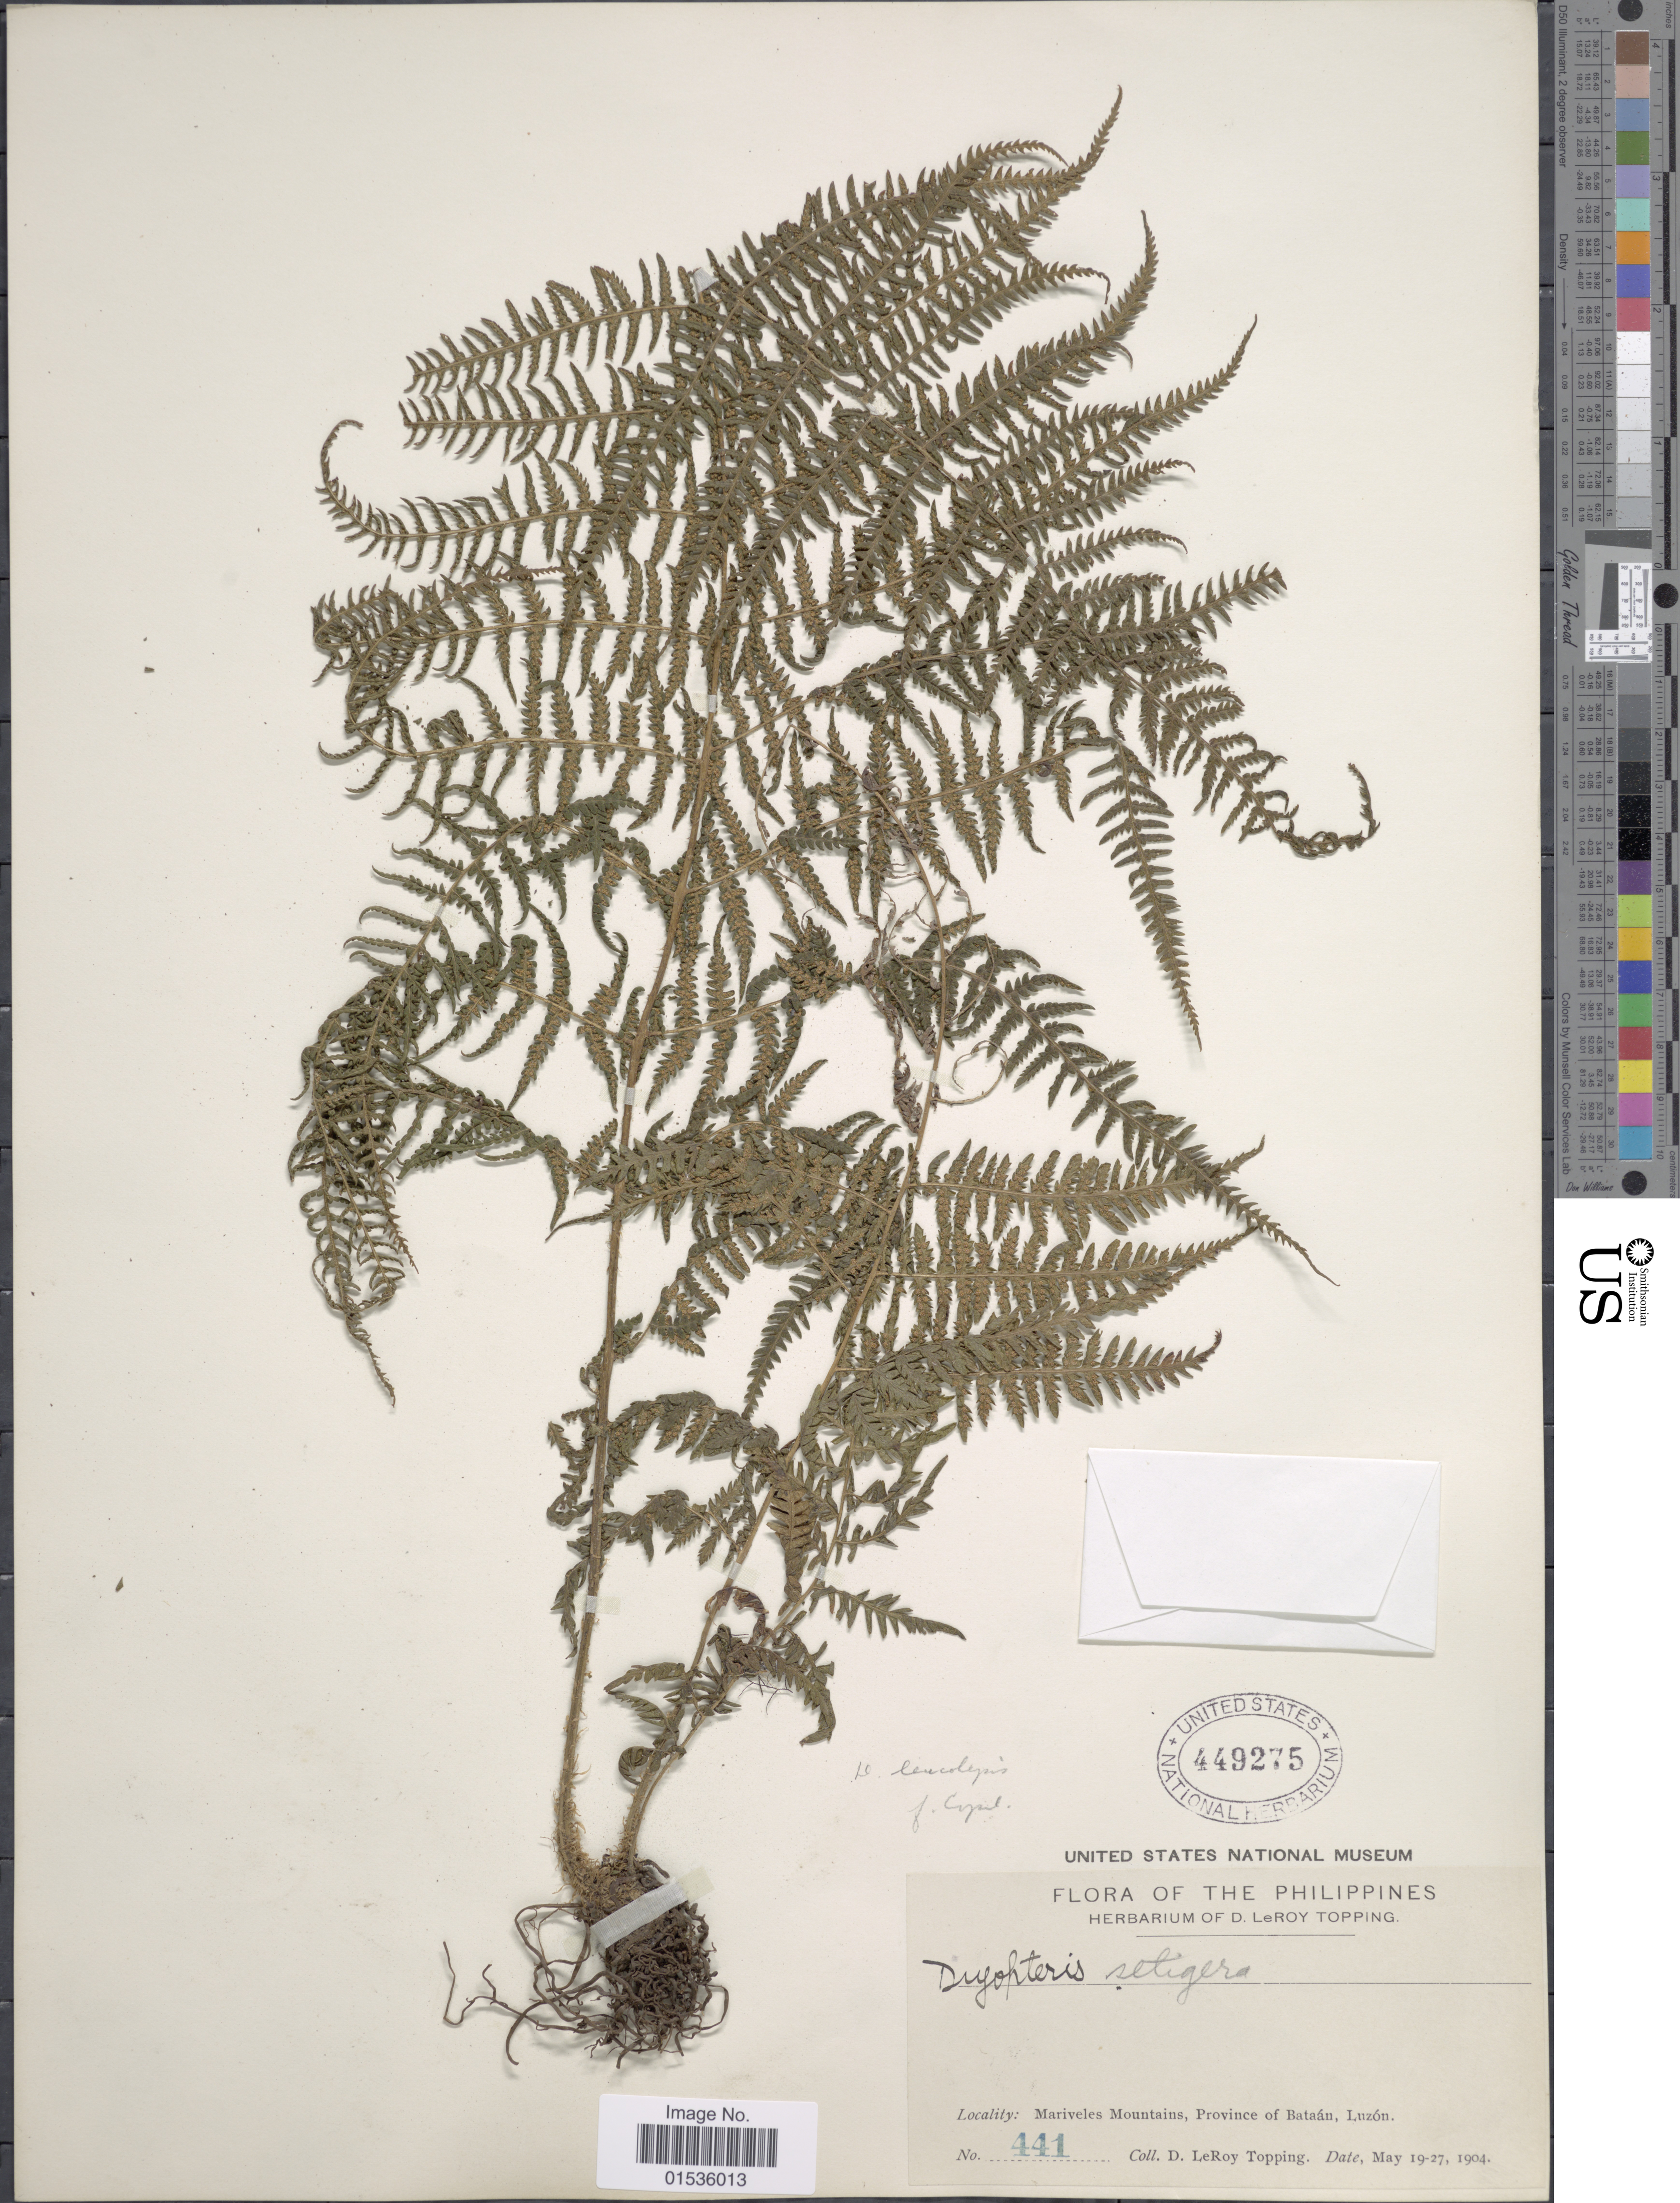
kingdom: Plantae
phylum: Tracheophyta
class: Polypodiopsida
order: Polypodiales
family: Thelypteridaceae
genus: Macrothelypteris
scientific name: Macrothelypteris polypodioides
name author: (Hook.) Holttum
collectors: D. L. Topping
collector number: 441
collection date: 1904-05-19/1904-05-27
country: Philippines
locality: Mariveles Mountains, Province of Bataan, Luzon.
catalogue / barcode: US 449275